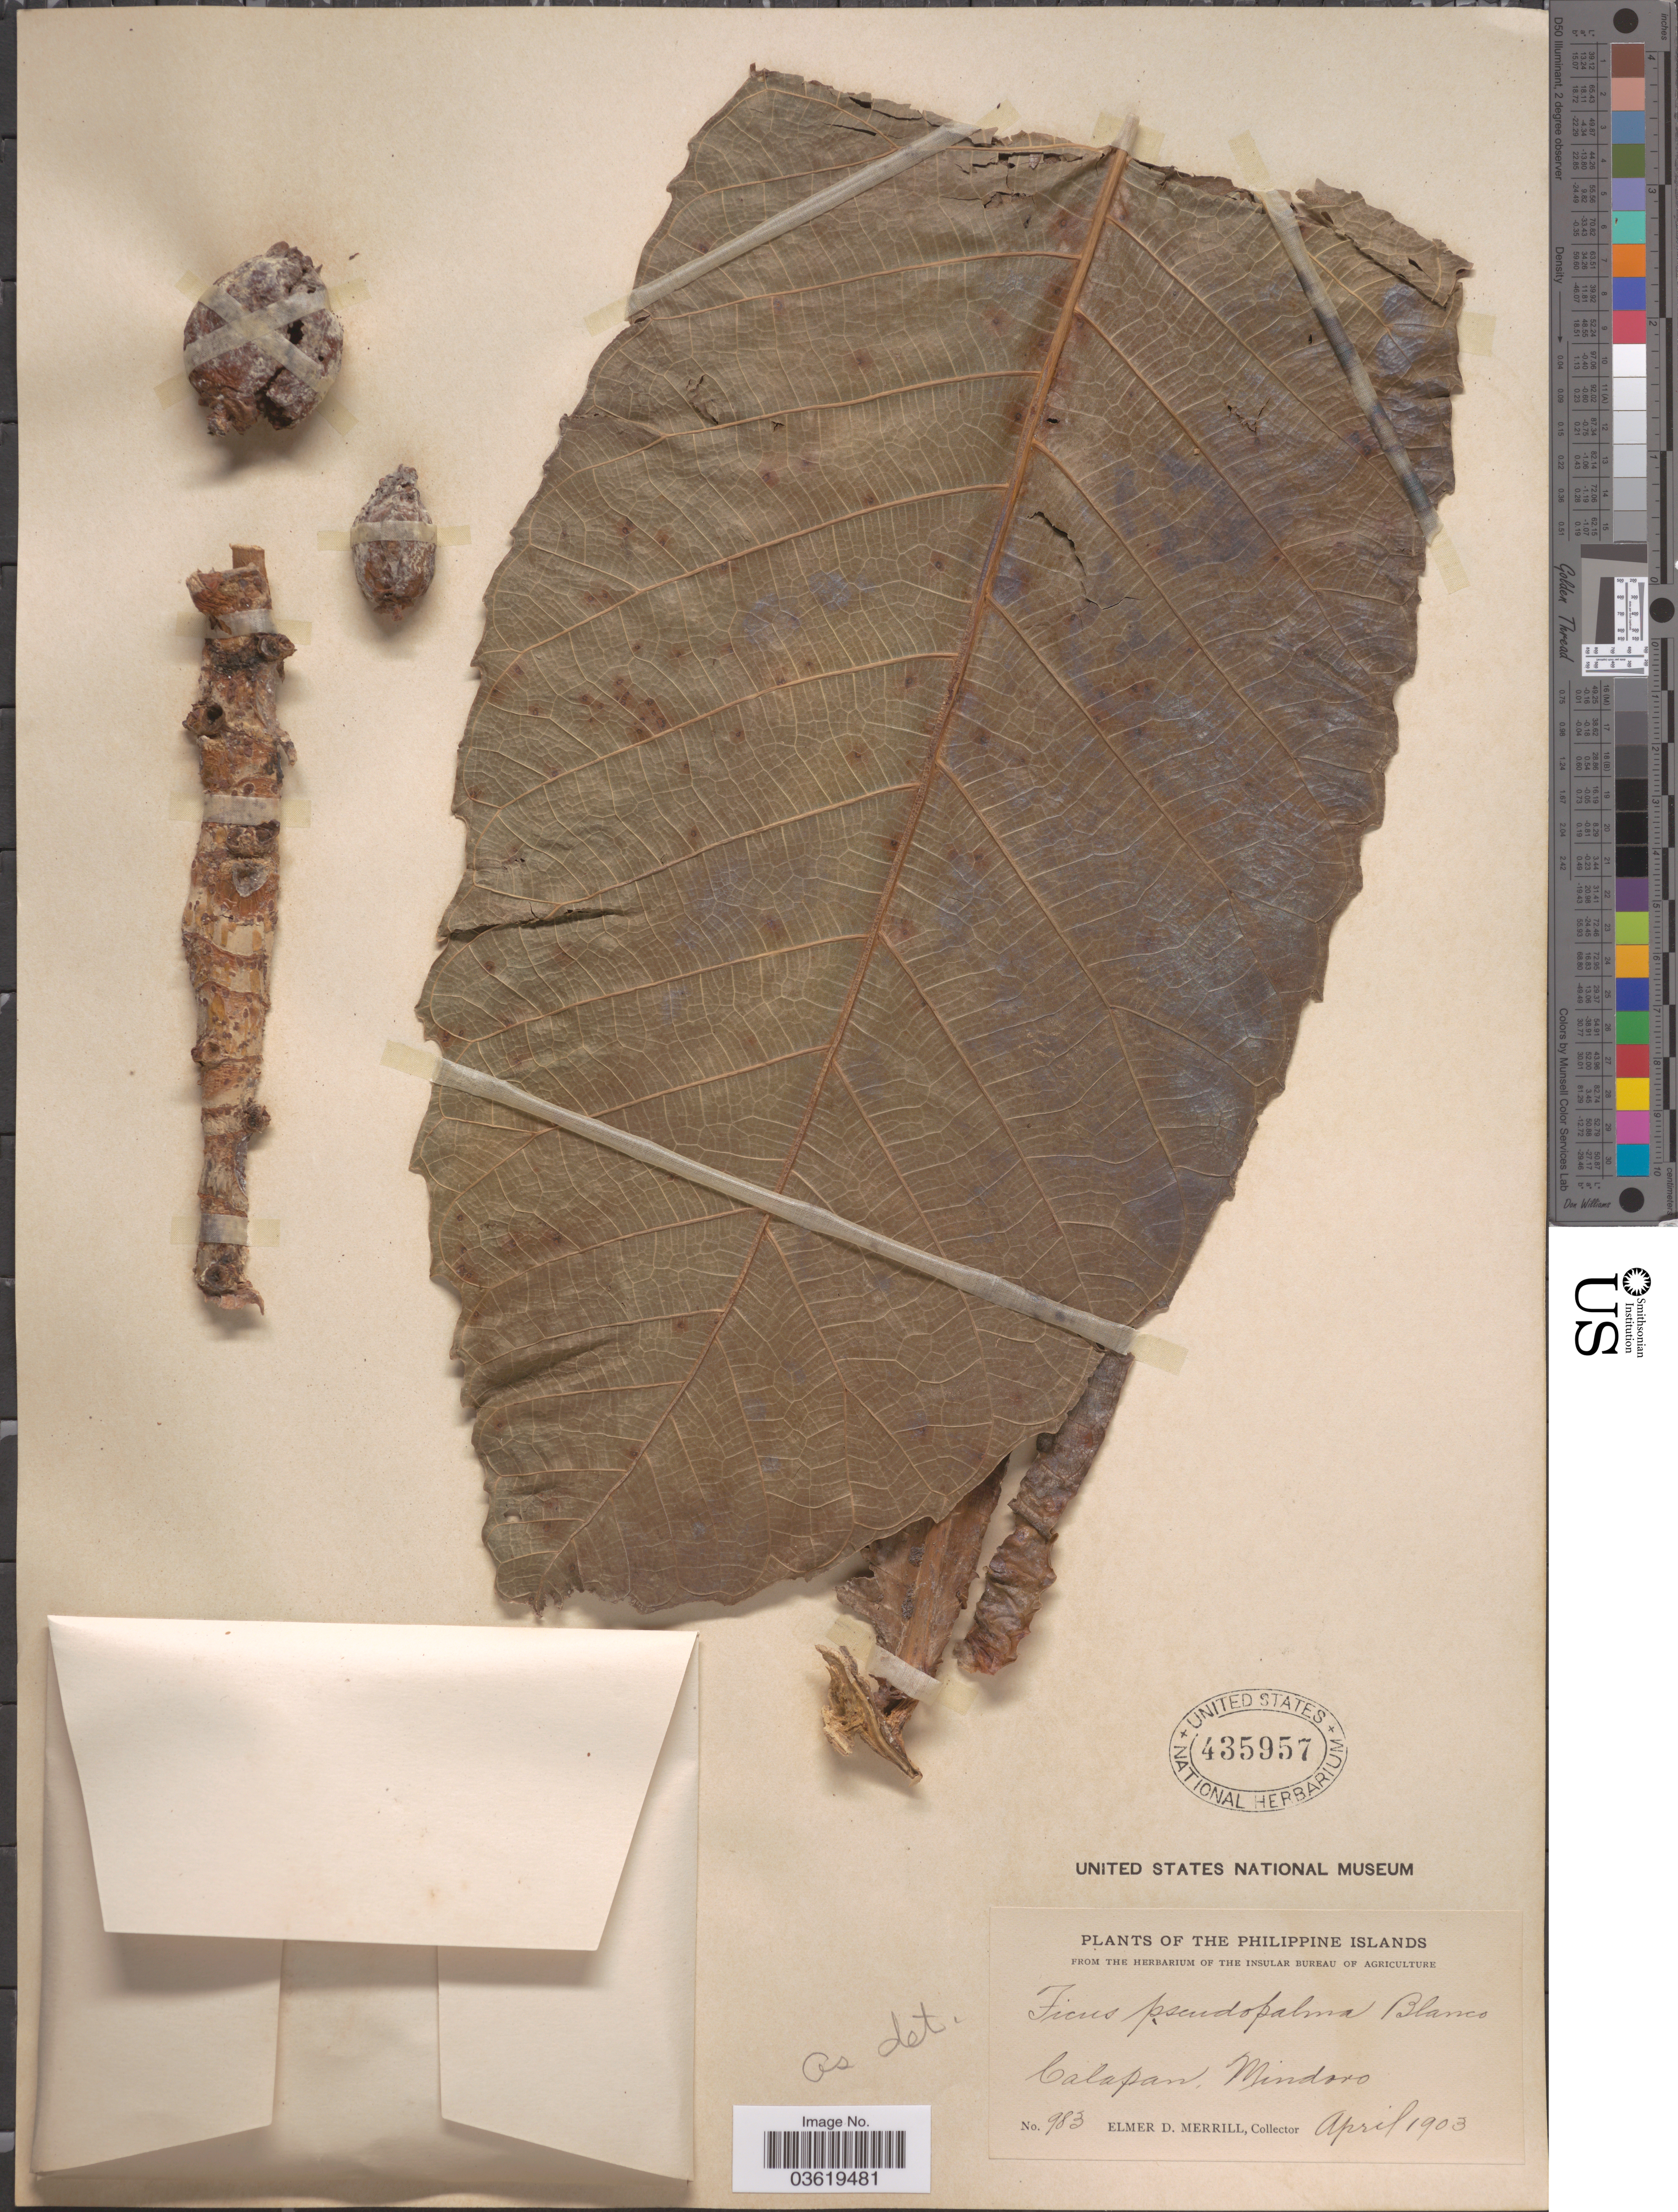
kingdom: Plantae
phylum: Tracheophyta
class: Magnoliopsida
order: Rosales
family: Moraceae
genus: Ficus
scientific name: Ficus pseudopalma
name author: Blanco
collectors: E. D. Merrill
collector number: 983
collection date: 1903-04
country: Philippines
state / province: Mimaropa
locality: Calapan, Mindoro.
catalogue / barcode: US 435957